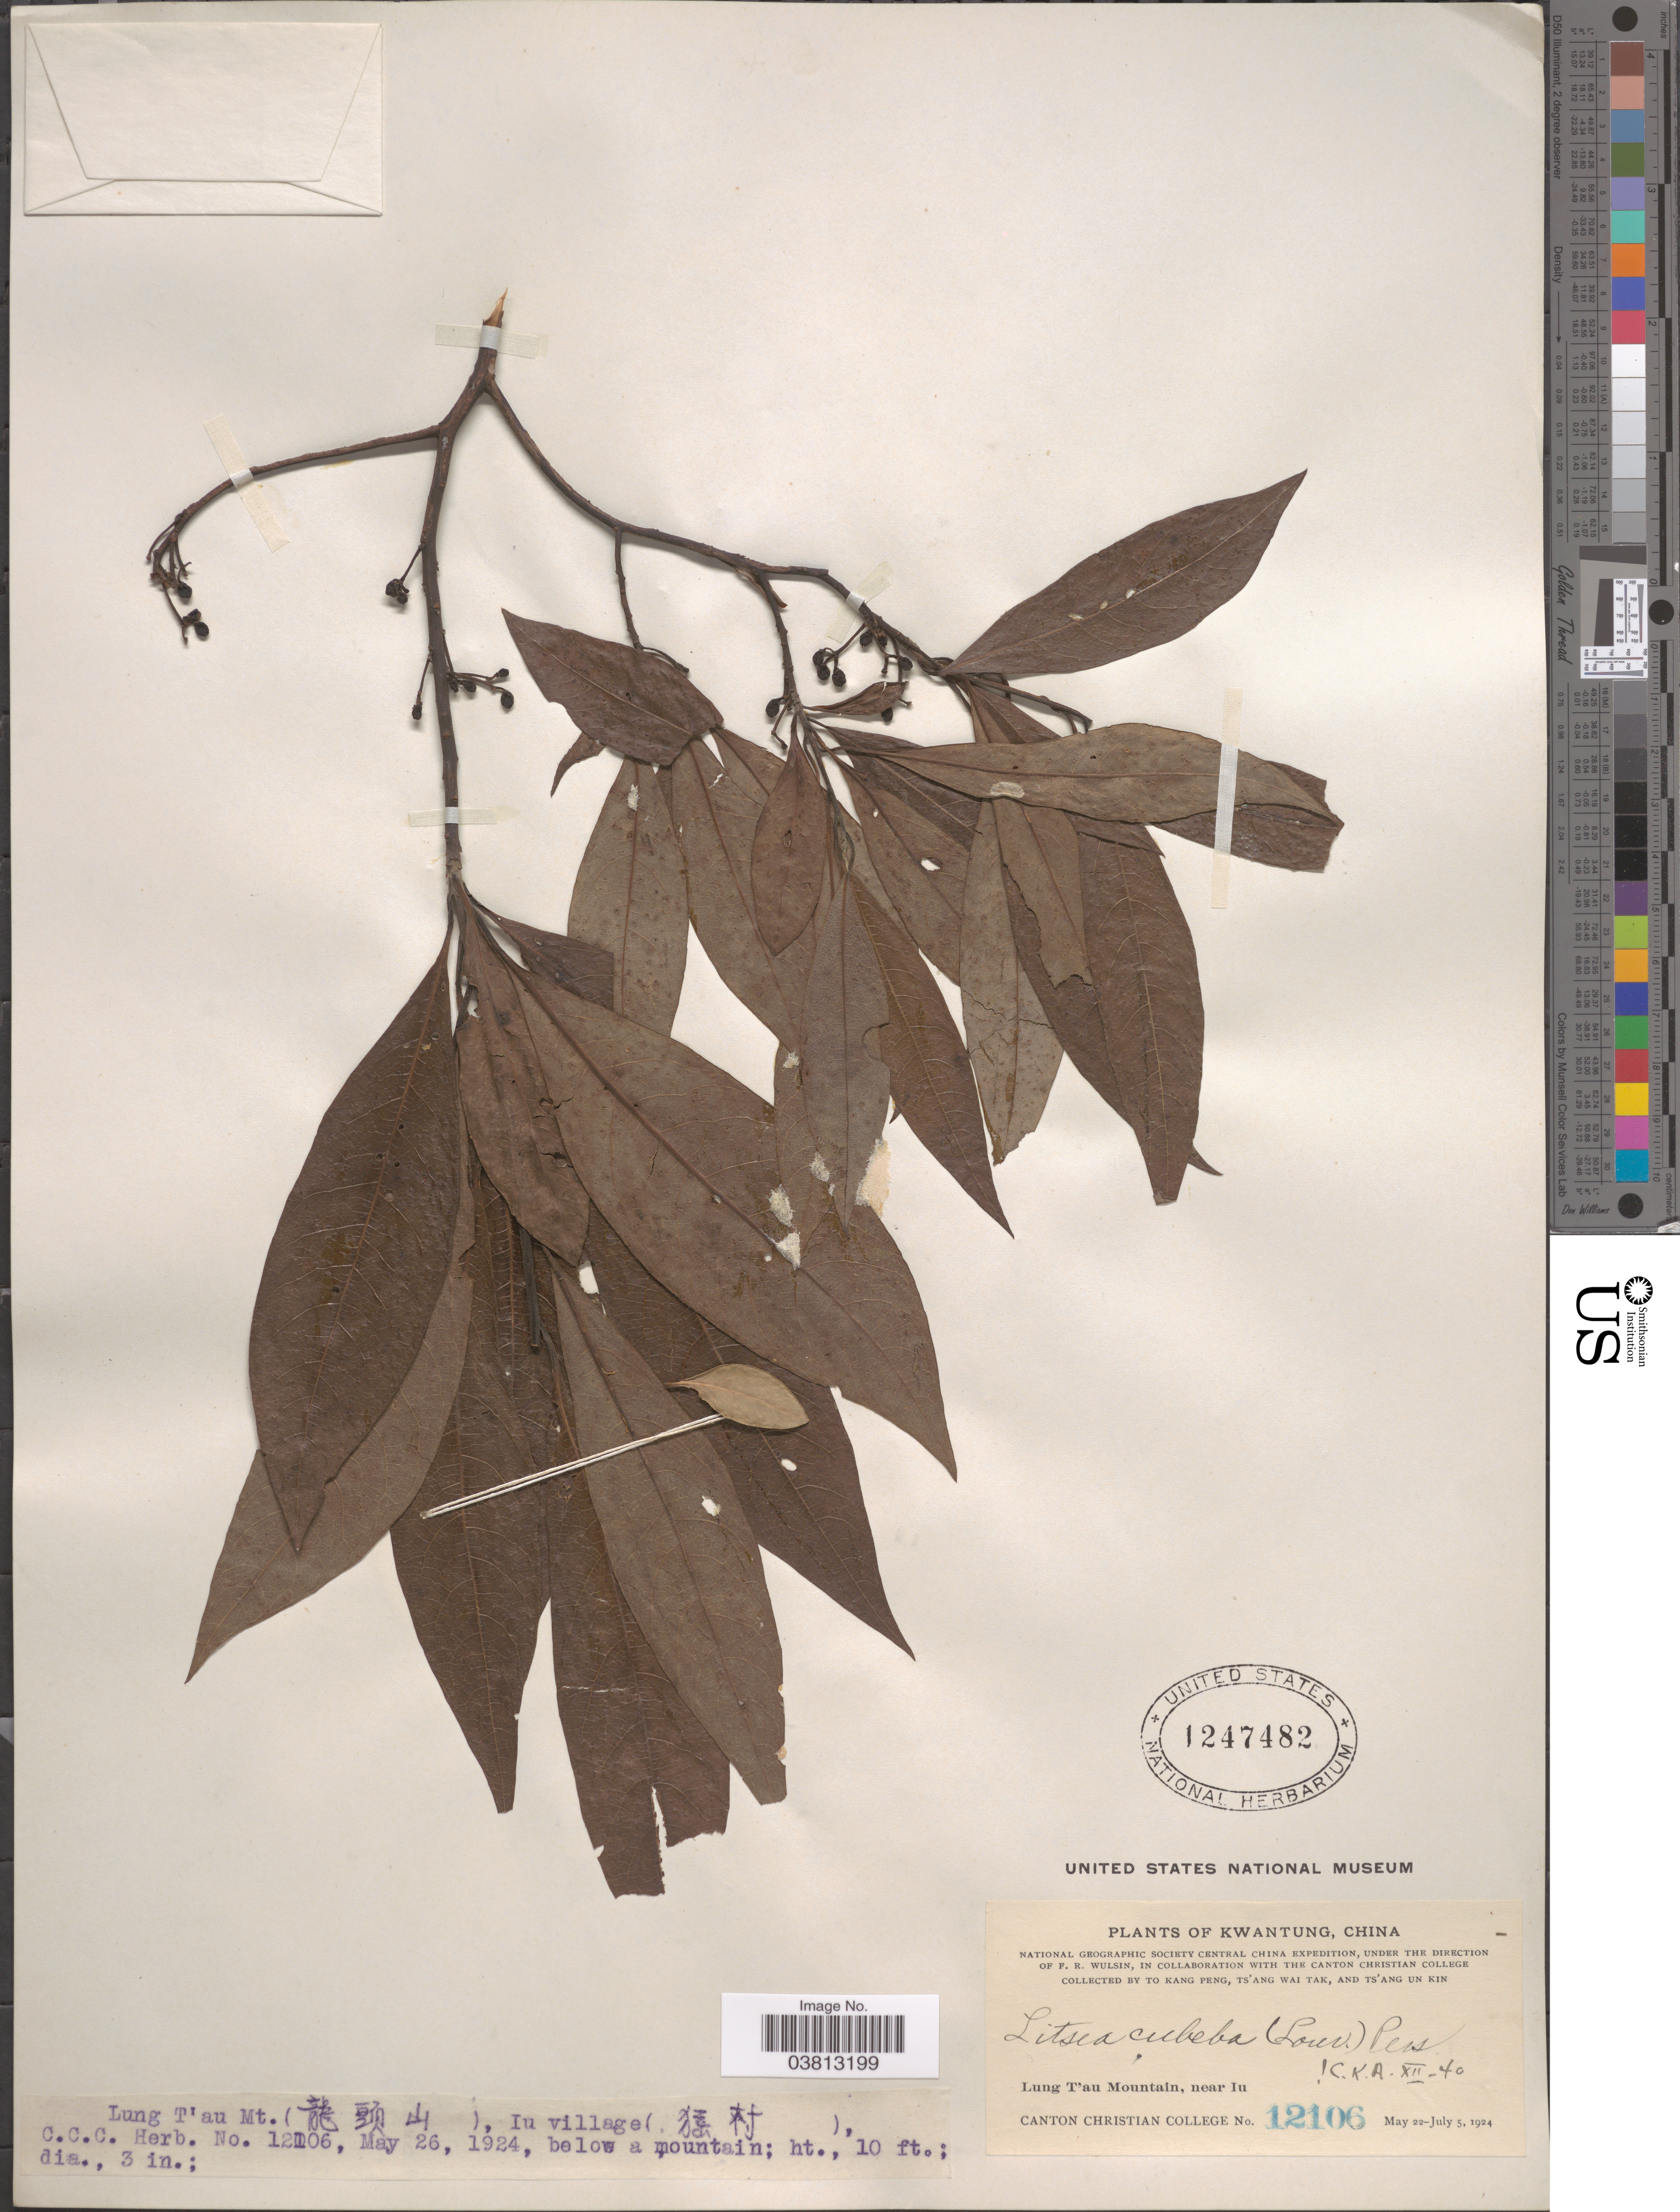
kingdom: Plantae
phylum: Tracheophyta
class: Magnoliopsida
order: Laurales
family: Lauraceae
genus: Litsea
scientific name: Litsea cubeba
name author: (Lour.) Pers.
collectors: T. K. Peng, W. T. Tsang & Ts' Ang Un Kin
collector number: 12106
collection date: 1924-05-26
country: China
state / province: Guangdong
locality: Lung T'au Mountain (X), near Iu village (X). Kwangtung.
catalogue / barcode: US 1247482